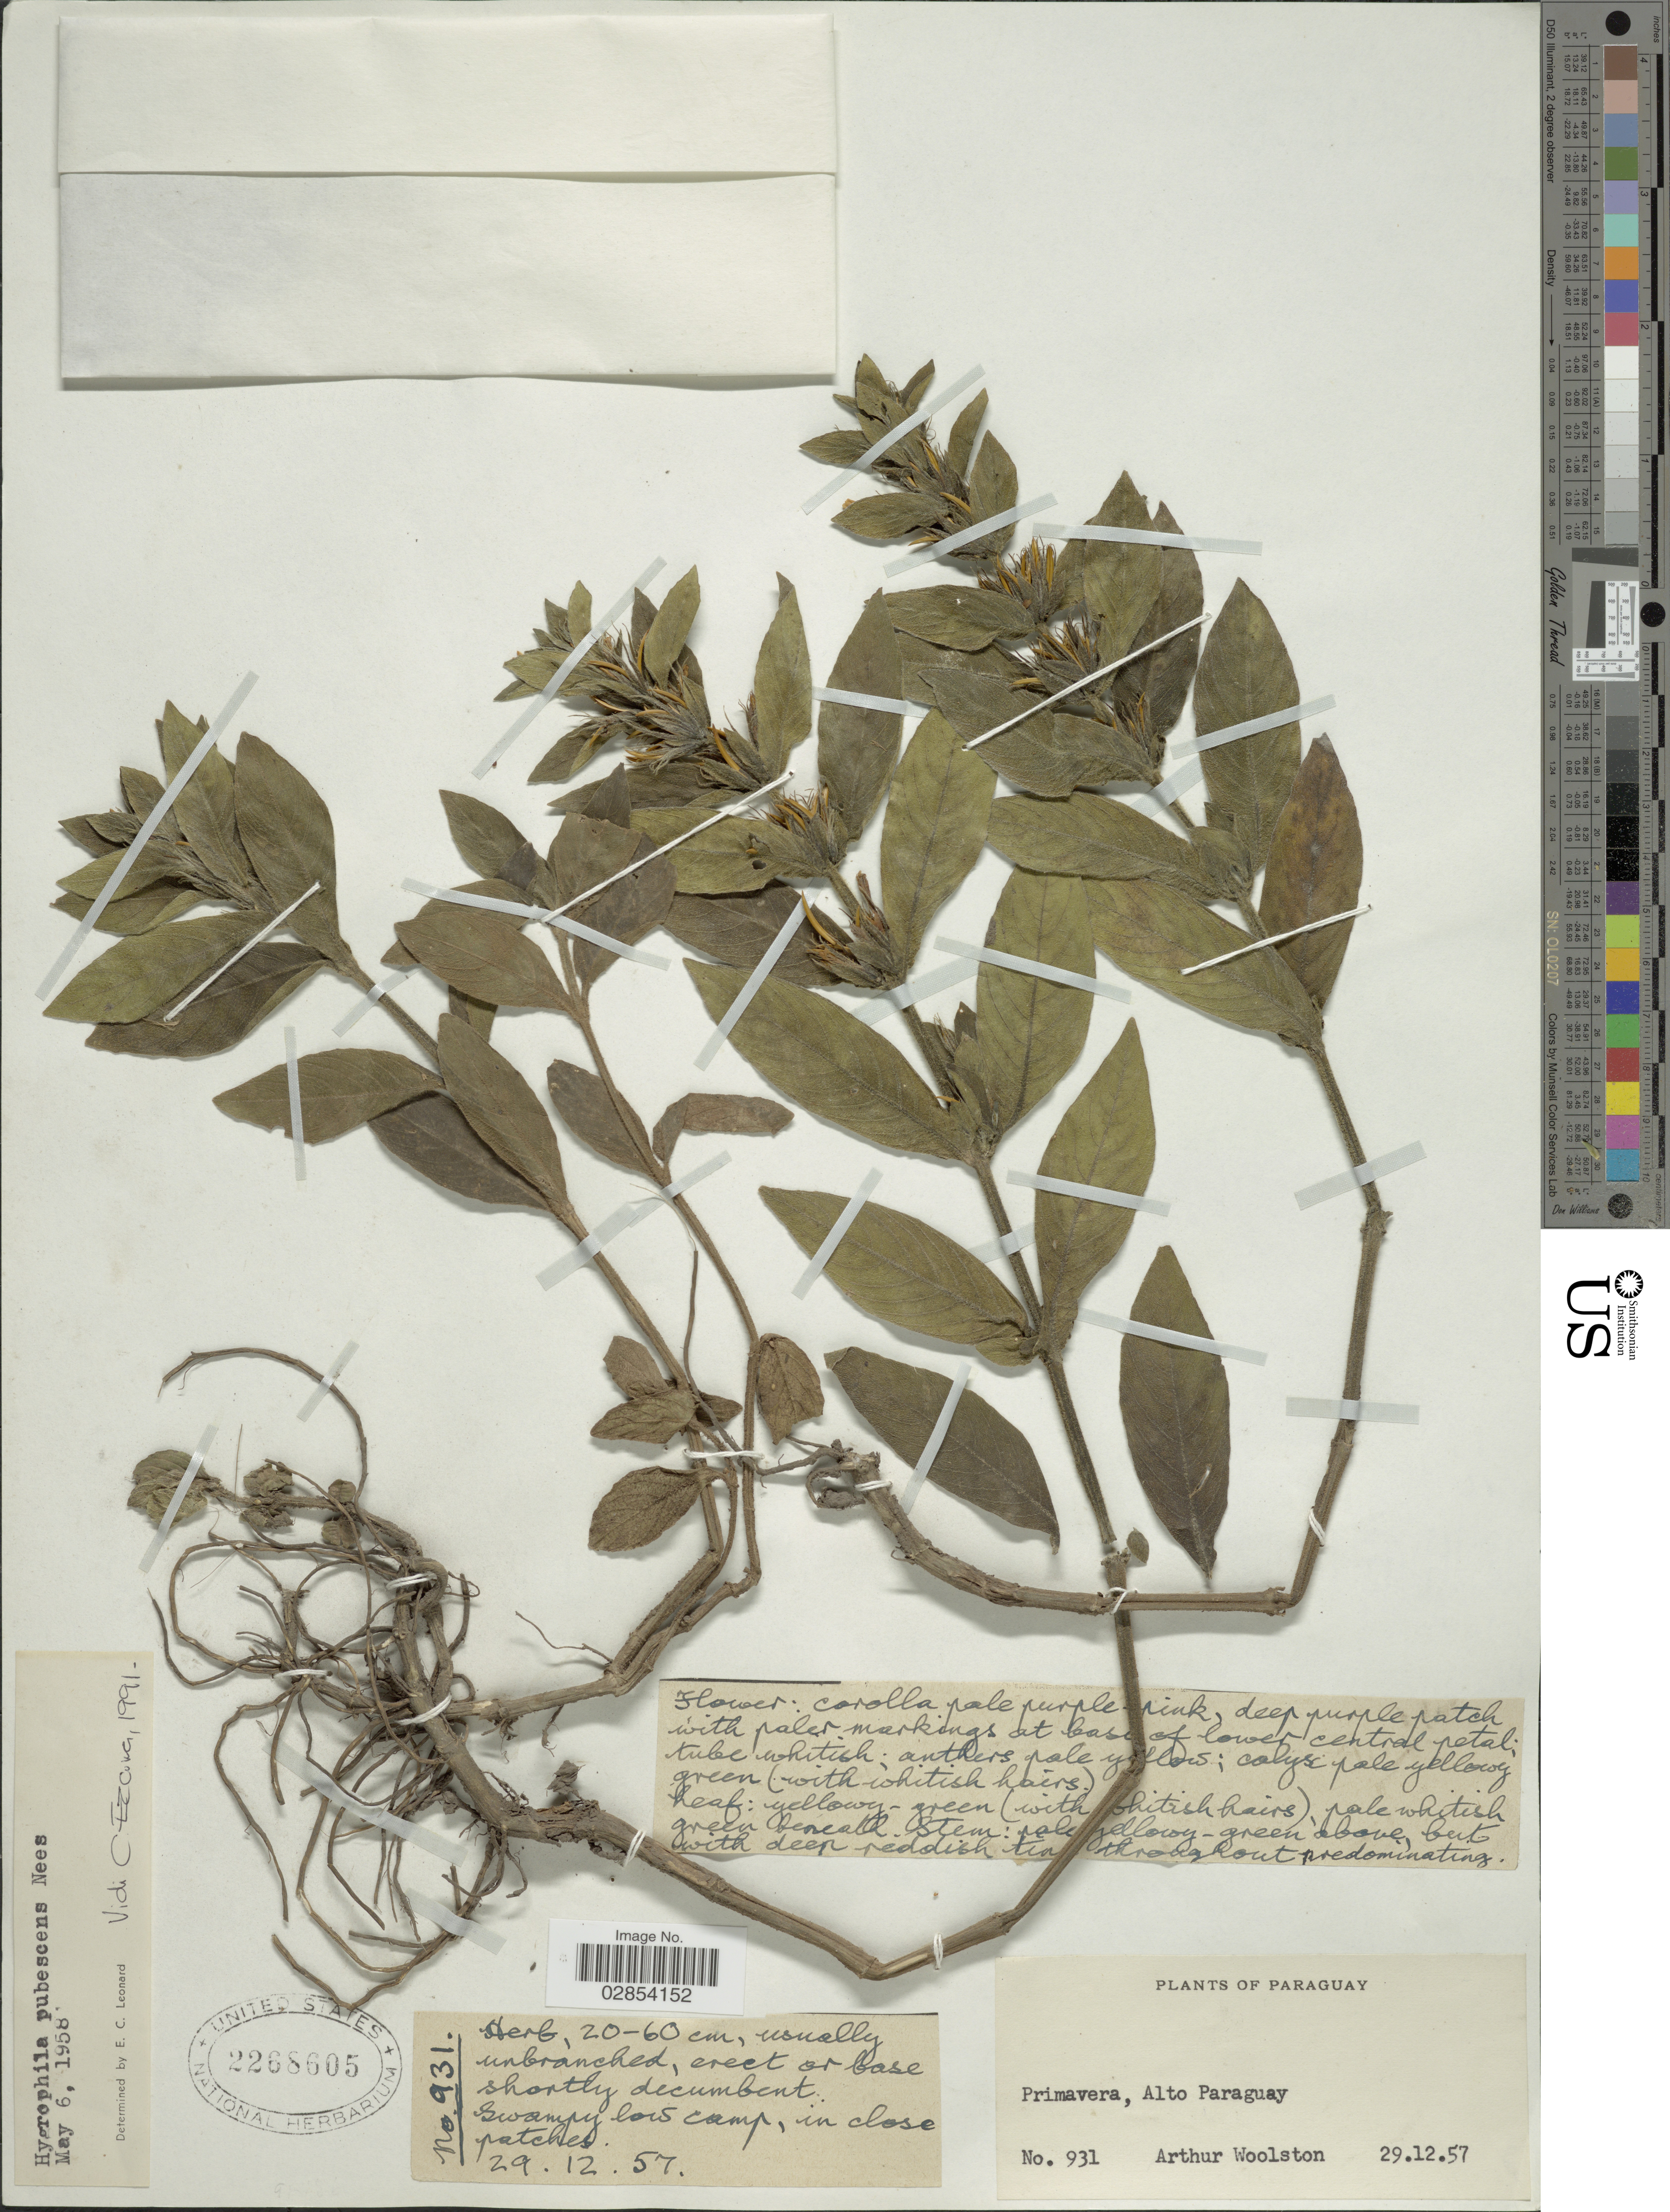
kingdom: Plantae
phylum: Tracheophyta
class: Magnoliopsida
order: Lamiales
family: Acanthaceae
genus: Hygrophila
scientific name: Hygrophila pubescens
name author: Nees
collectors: A. L. Woolston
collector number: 931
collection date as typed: Transcribed d/m/y: 29/12/57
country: Paraguay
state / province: Alto Paraguay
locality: Primavera.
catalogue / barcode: US 2268605